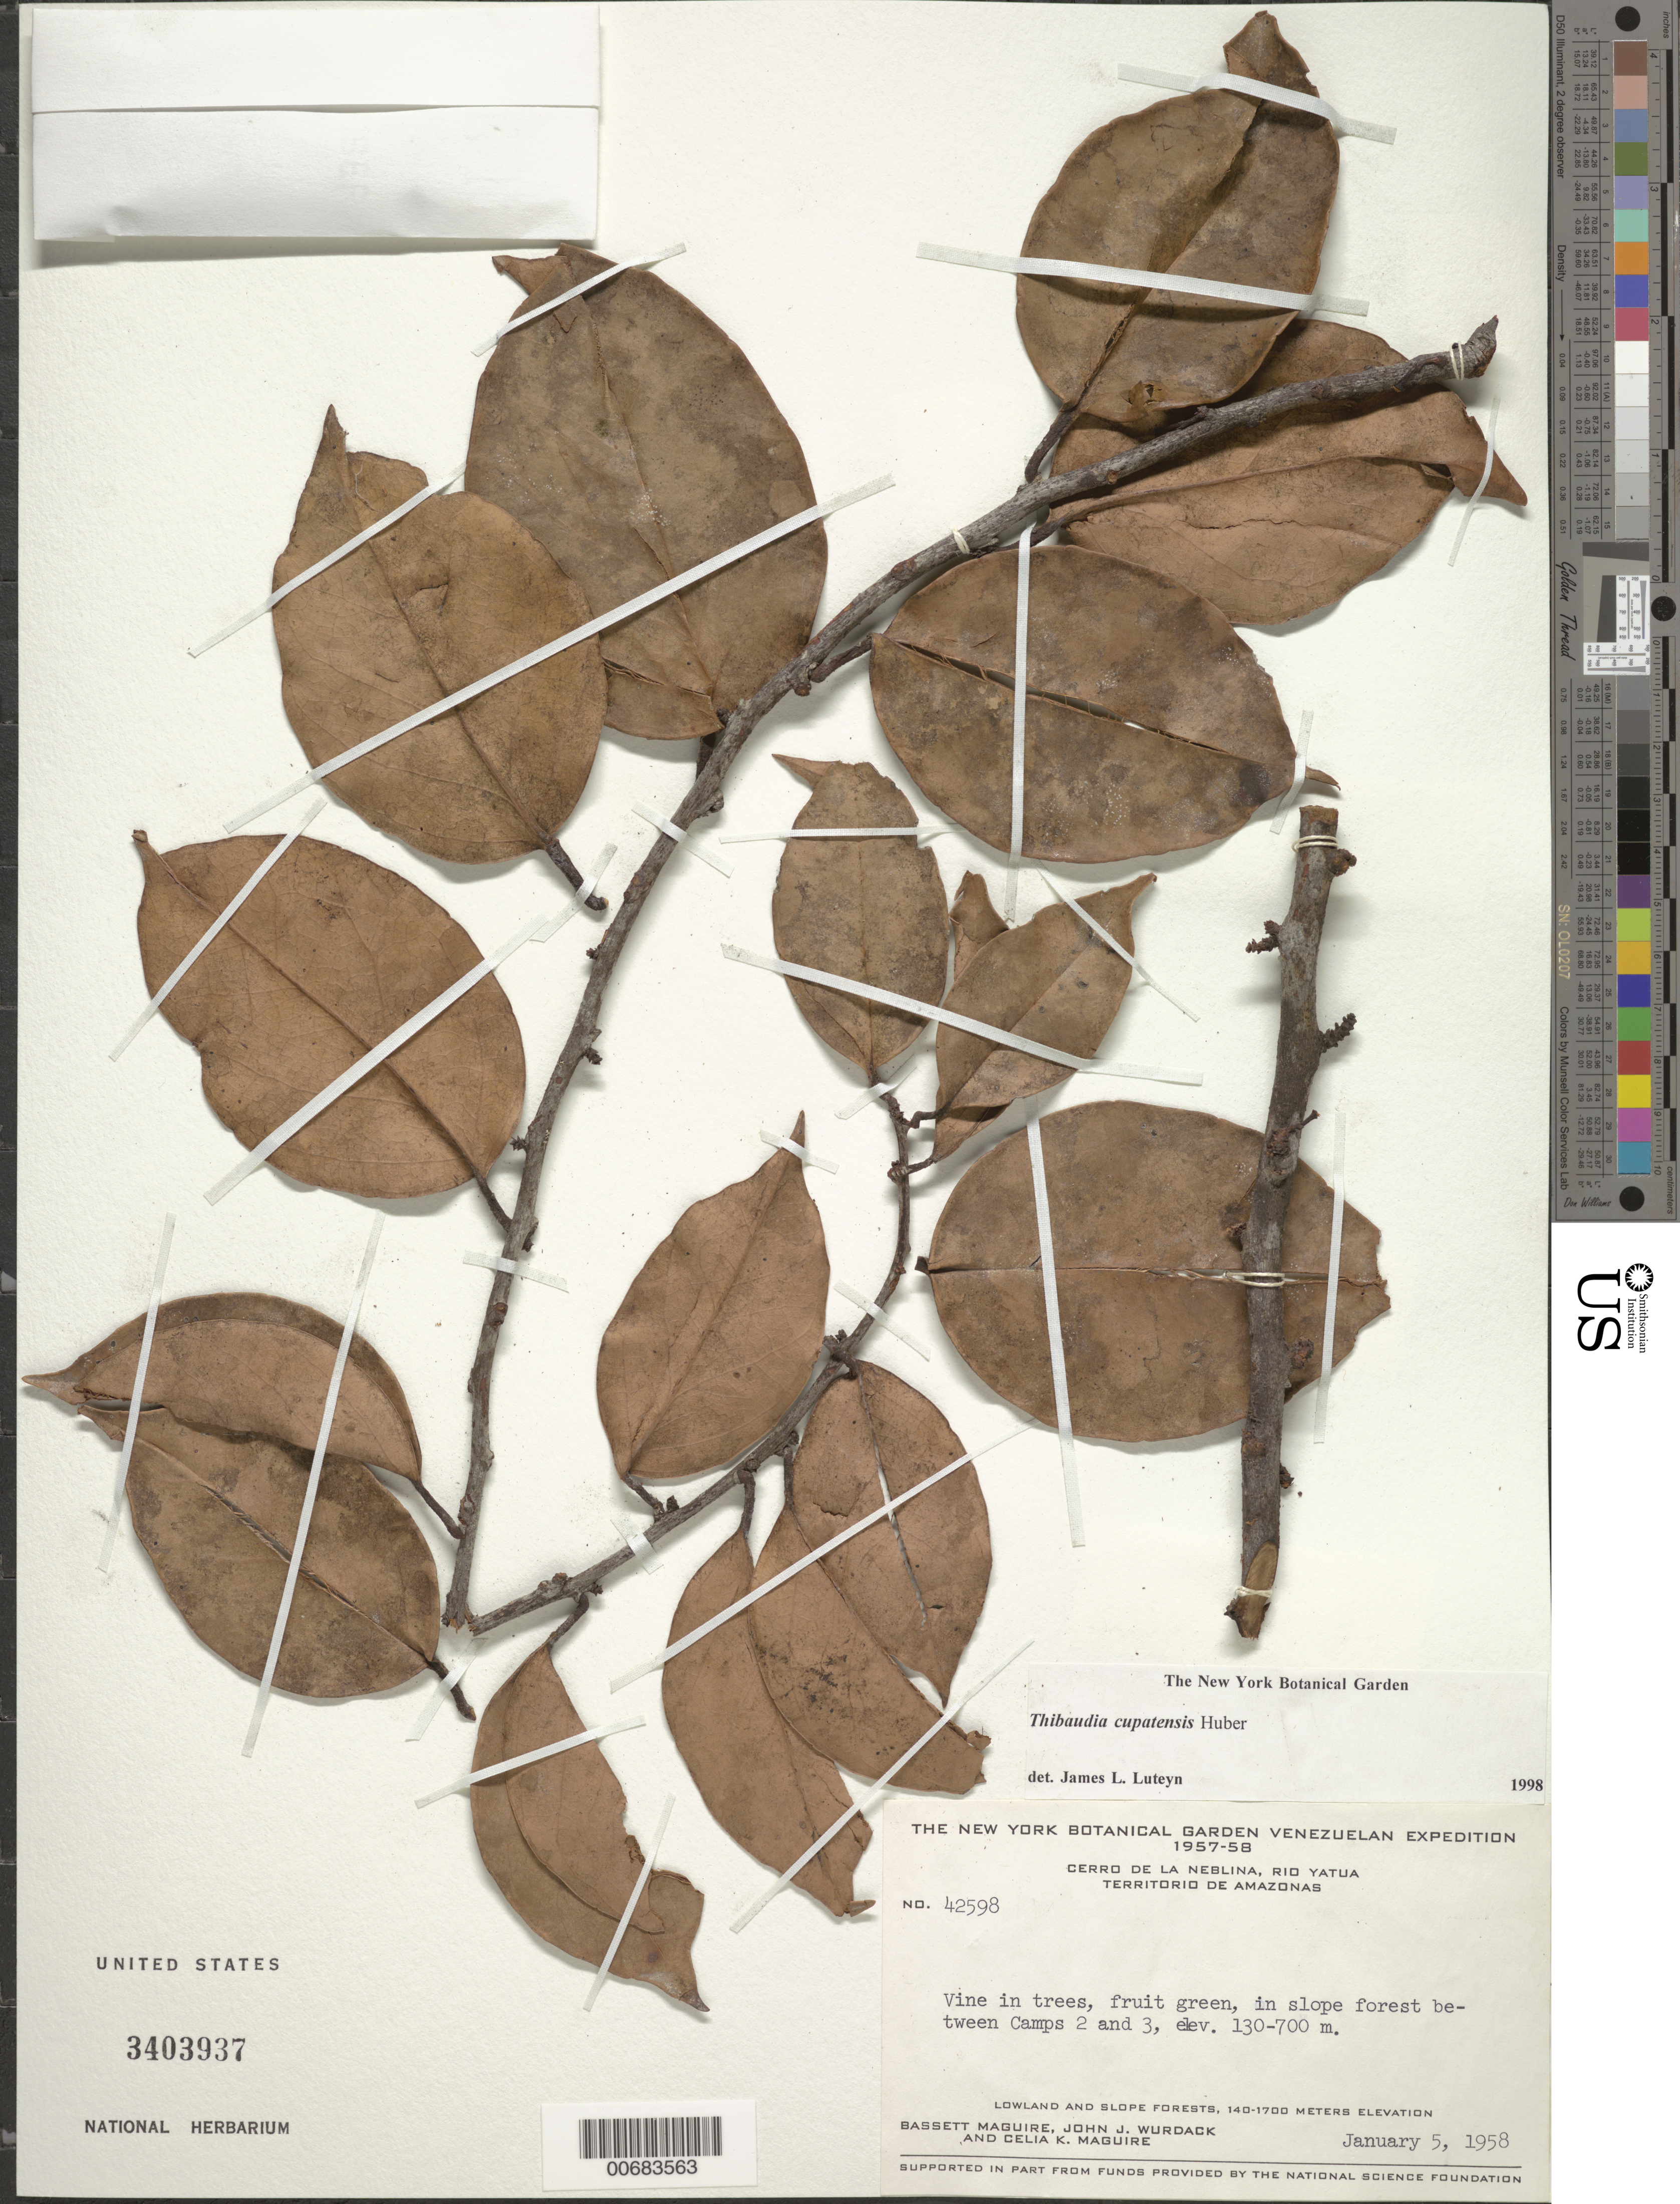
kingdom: Plantae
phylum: Tracheophyta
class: Magnoliopsida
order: Ericales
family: Ericaceae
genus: Thibaudia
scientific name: Thibaudia cupatensis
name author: Huber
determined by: Luteyn, J. L.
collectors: B. Maguire, J. J. Wurdack & C. K. Maguire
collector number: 42598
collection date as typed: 5-Jan-58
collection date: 1958-01-05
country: Venezuela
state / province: Amazonas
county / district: Río Negro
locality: Cerro de la Neblina, Río Yatua, Camps 2-3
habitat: Slope forest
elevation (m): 130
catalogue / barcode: US 3403937